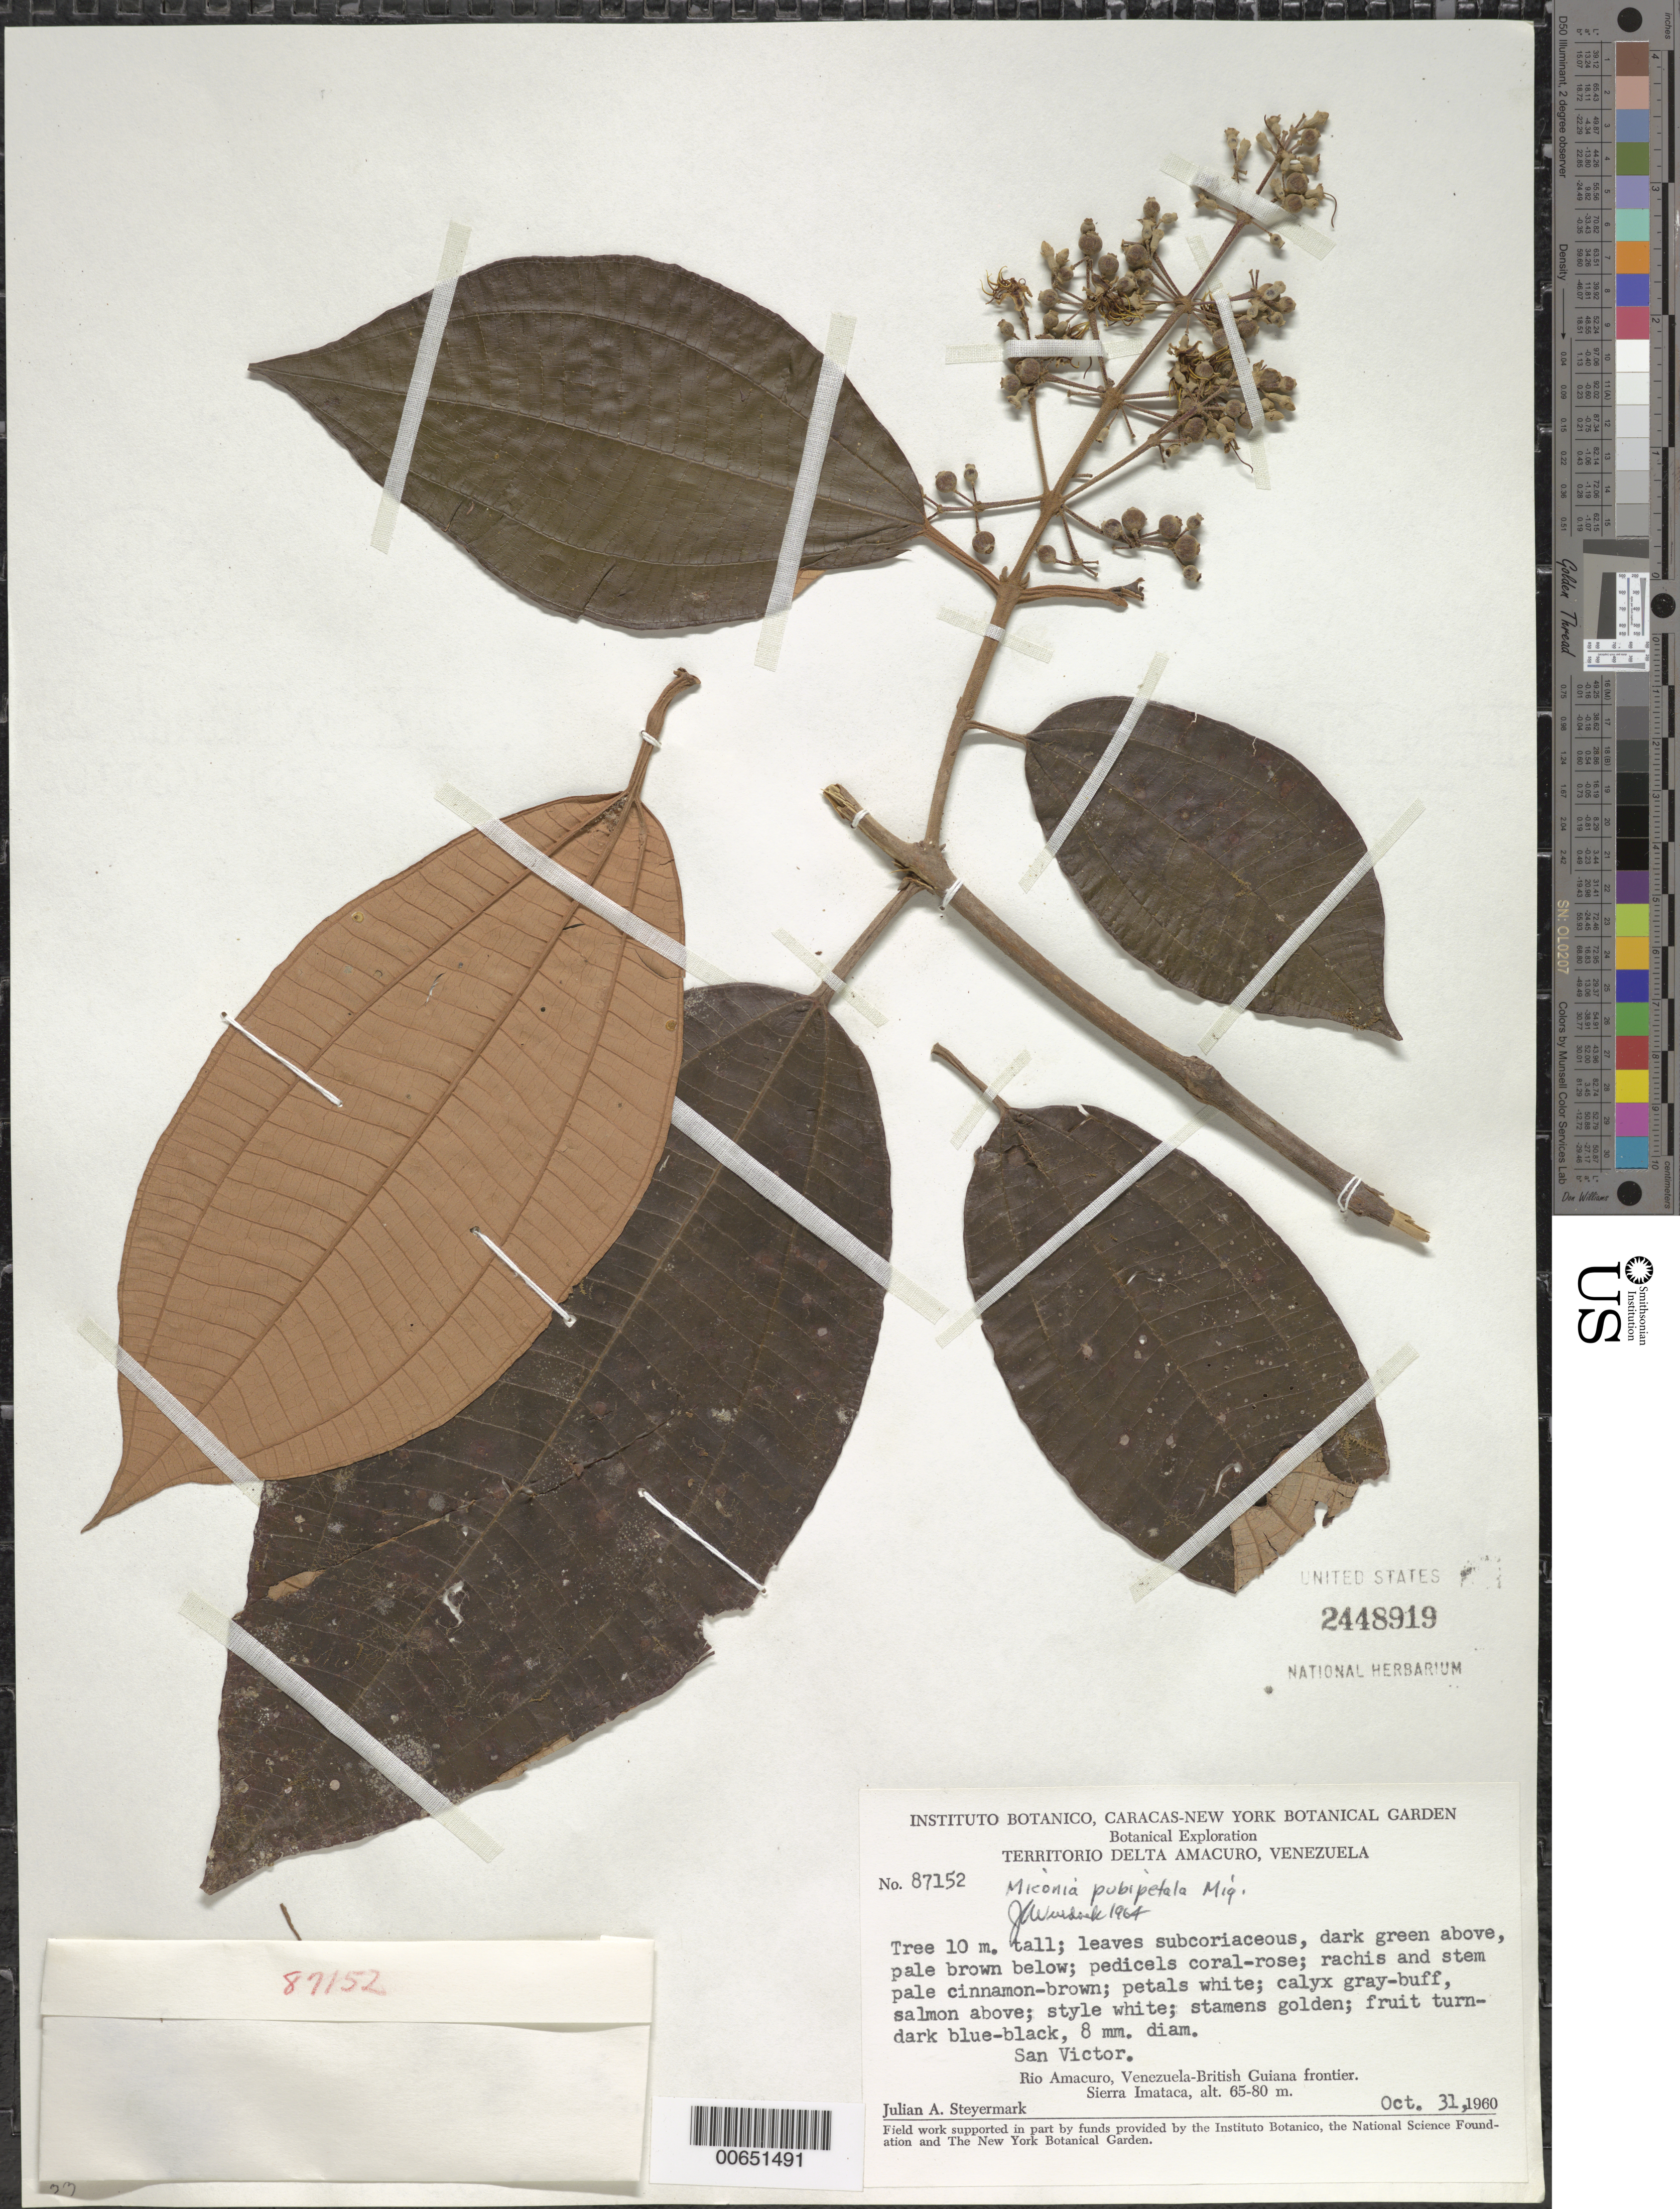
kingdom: Plantae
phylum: Tracheophyta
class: Magnoliopsida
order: Myrtales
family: Melastomataceae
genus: Miconia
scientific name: Miconia pubipetala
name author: Miq.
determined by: Wurdack, John J., (US), US (UNITED STATES)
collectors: J. Steyermark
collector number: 87152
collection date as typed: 31-Oct-60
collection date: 1960-10-31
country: Venezuela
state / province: Delta Amacuro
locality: San Victor, Río Amacuro, Venezuela-British Guiana frontier, Sierra Imataca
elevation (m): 65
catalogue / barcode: US 2448919